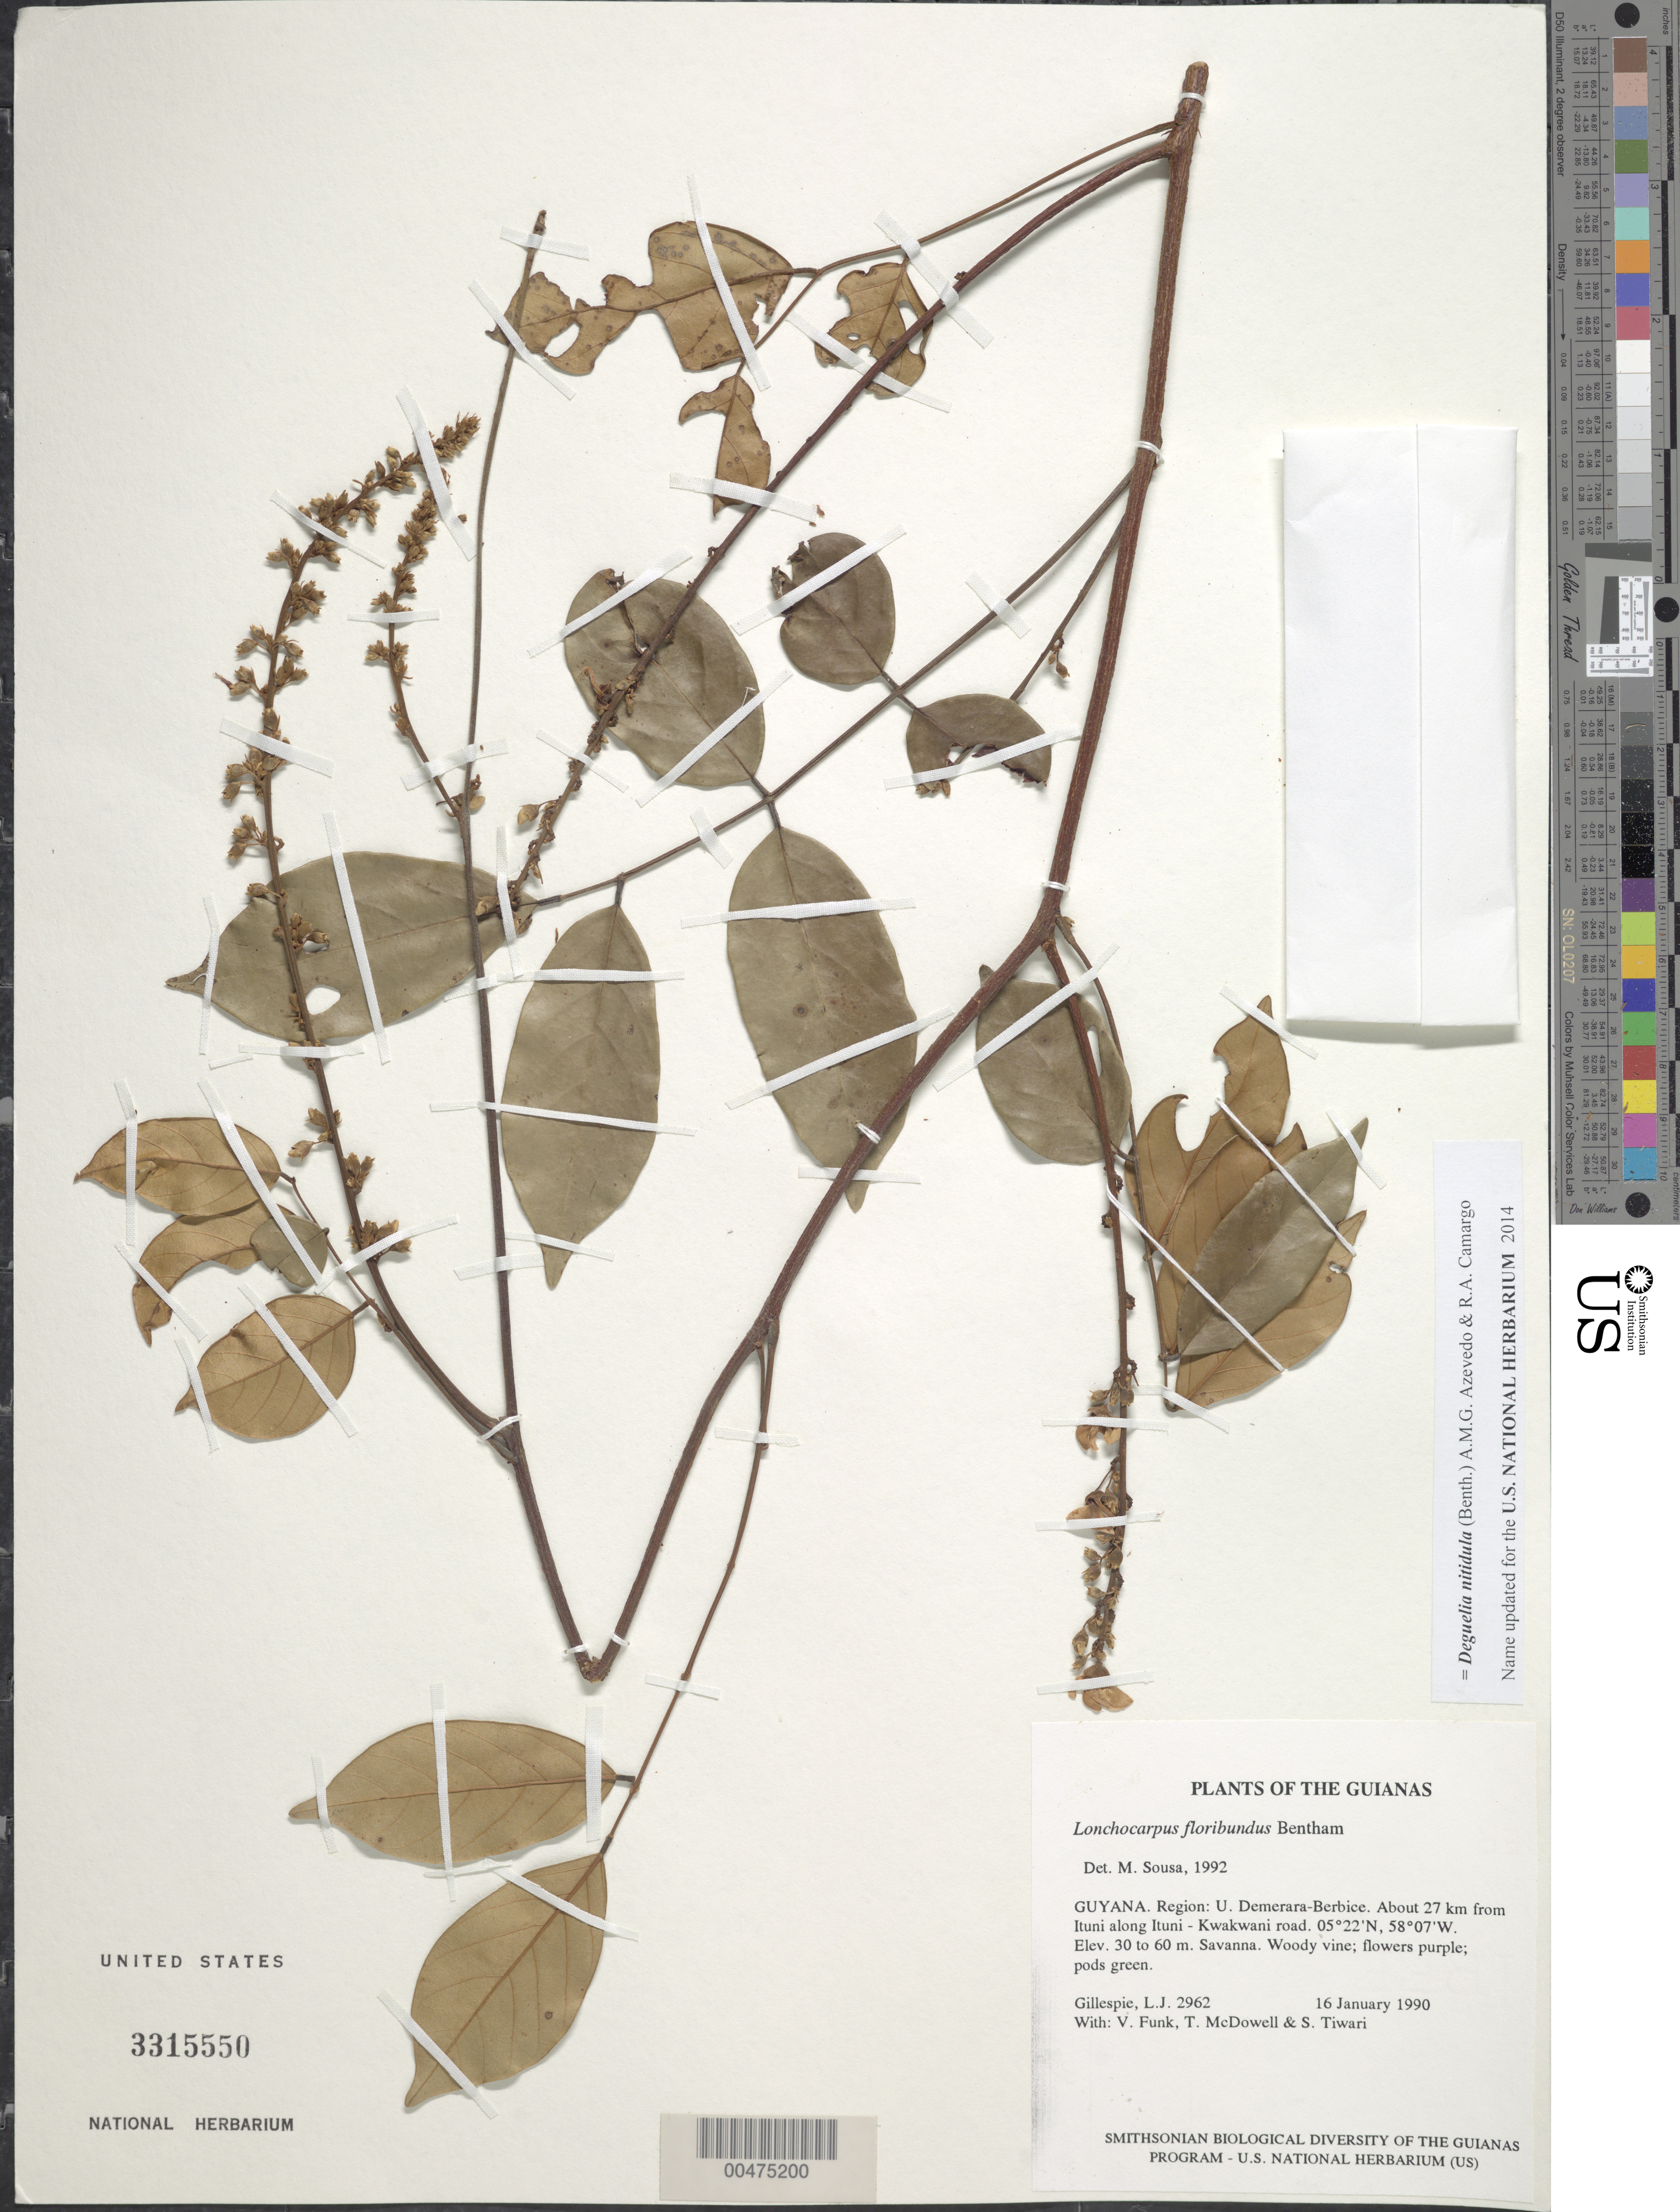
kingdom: Plantae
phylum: Tracheophyta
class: Magnoliopsida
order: Fabales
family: Fabaceae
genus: Deguelia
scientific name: Deguelia nitidula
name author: (Benth.) A.M.G. Azevedo & R.A. Camargo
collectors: L. J. Gillespie, V. Funk, T. McDowell & S. Tiwari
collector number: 2962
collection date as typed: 16 January 1990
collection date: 1990-01-16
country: Guyana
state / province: U. Demerara-Berbice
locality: About 27 km from Ituni along Ituni - Kwakwani road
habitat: Savanna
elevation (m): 30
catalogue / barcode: US 3315550